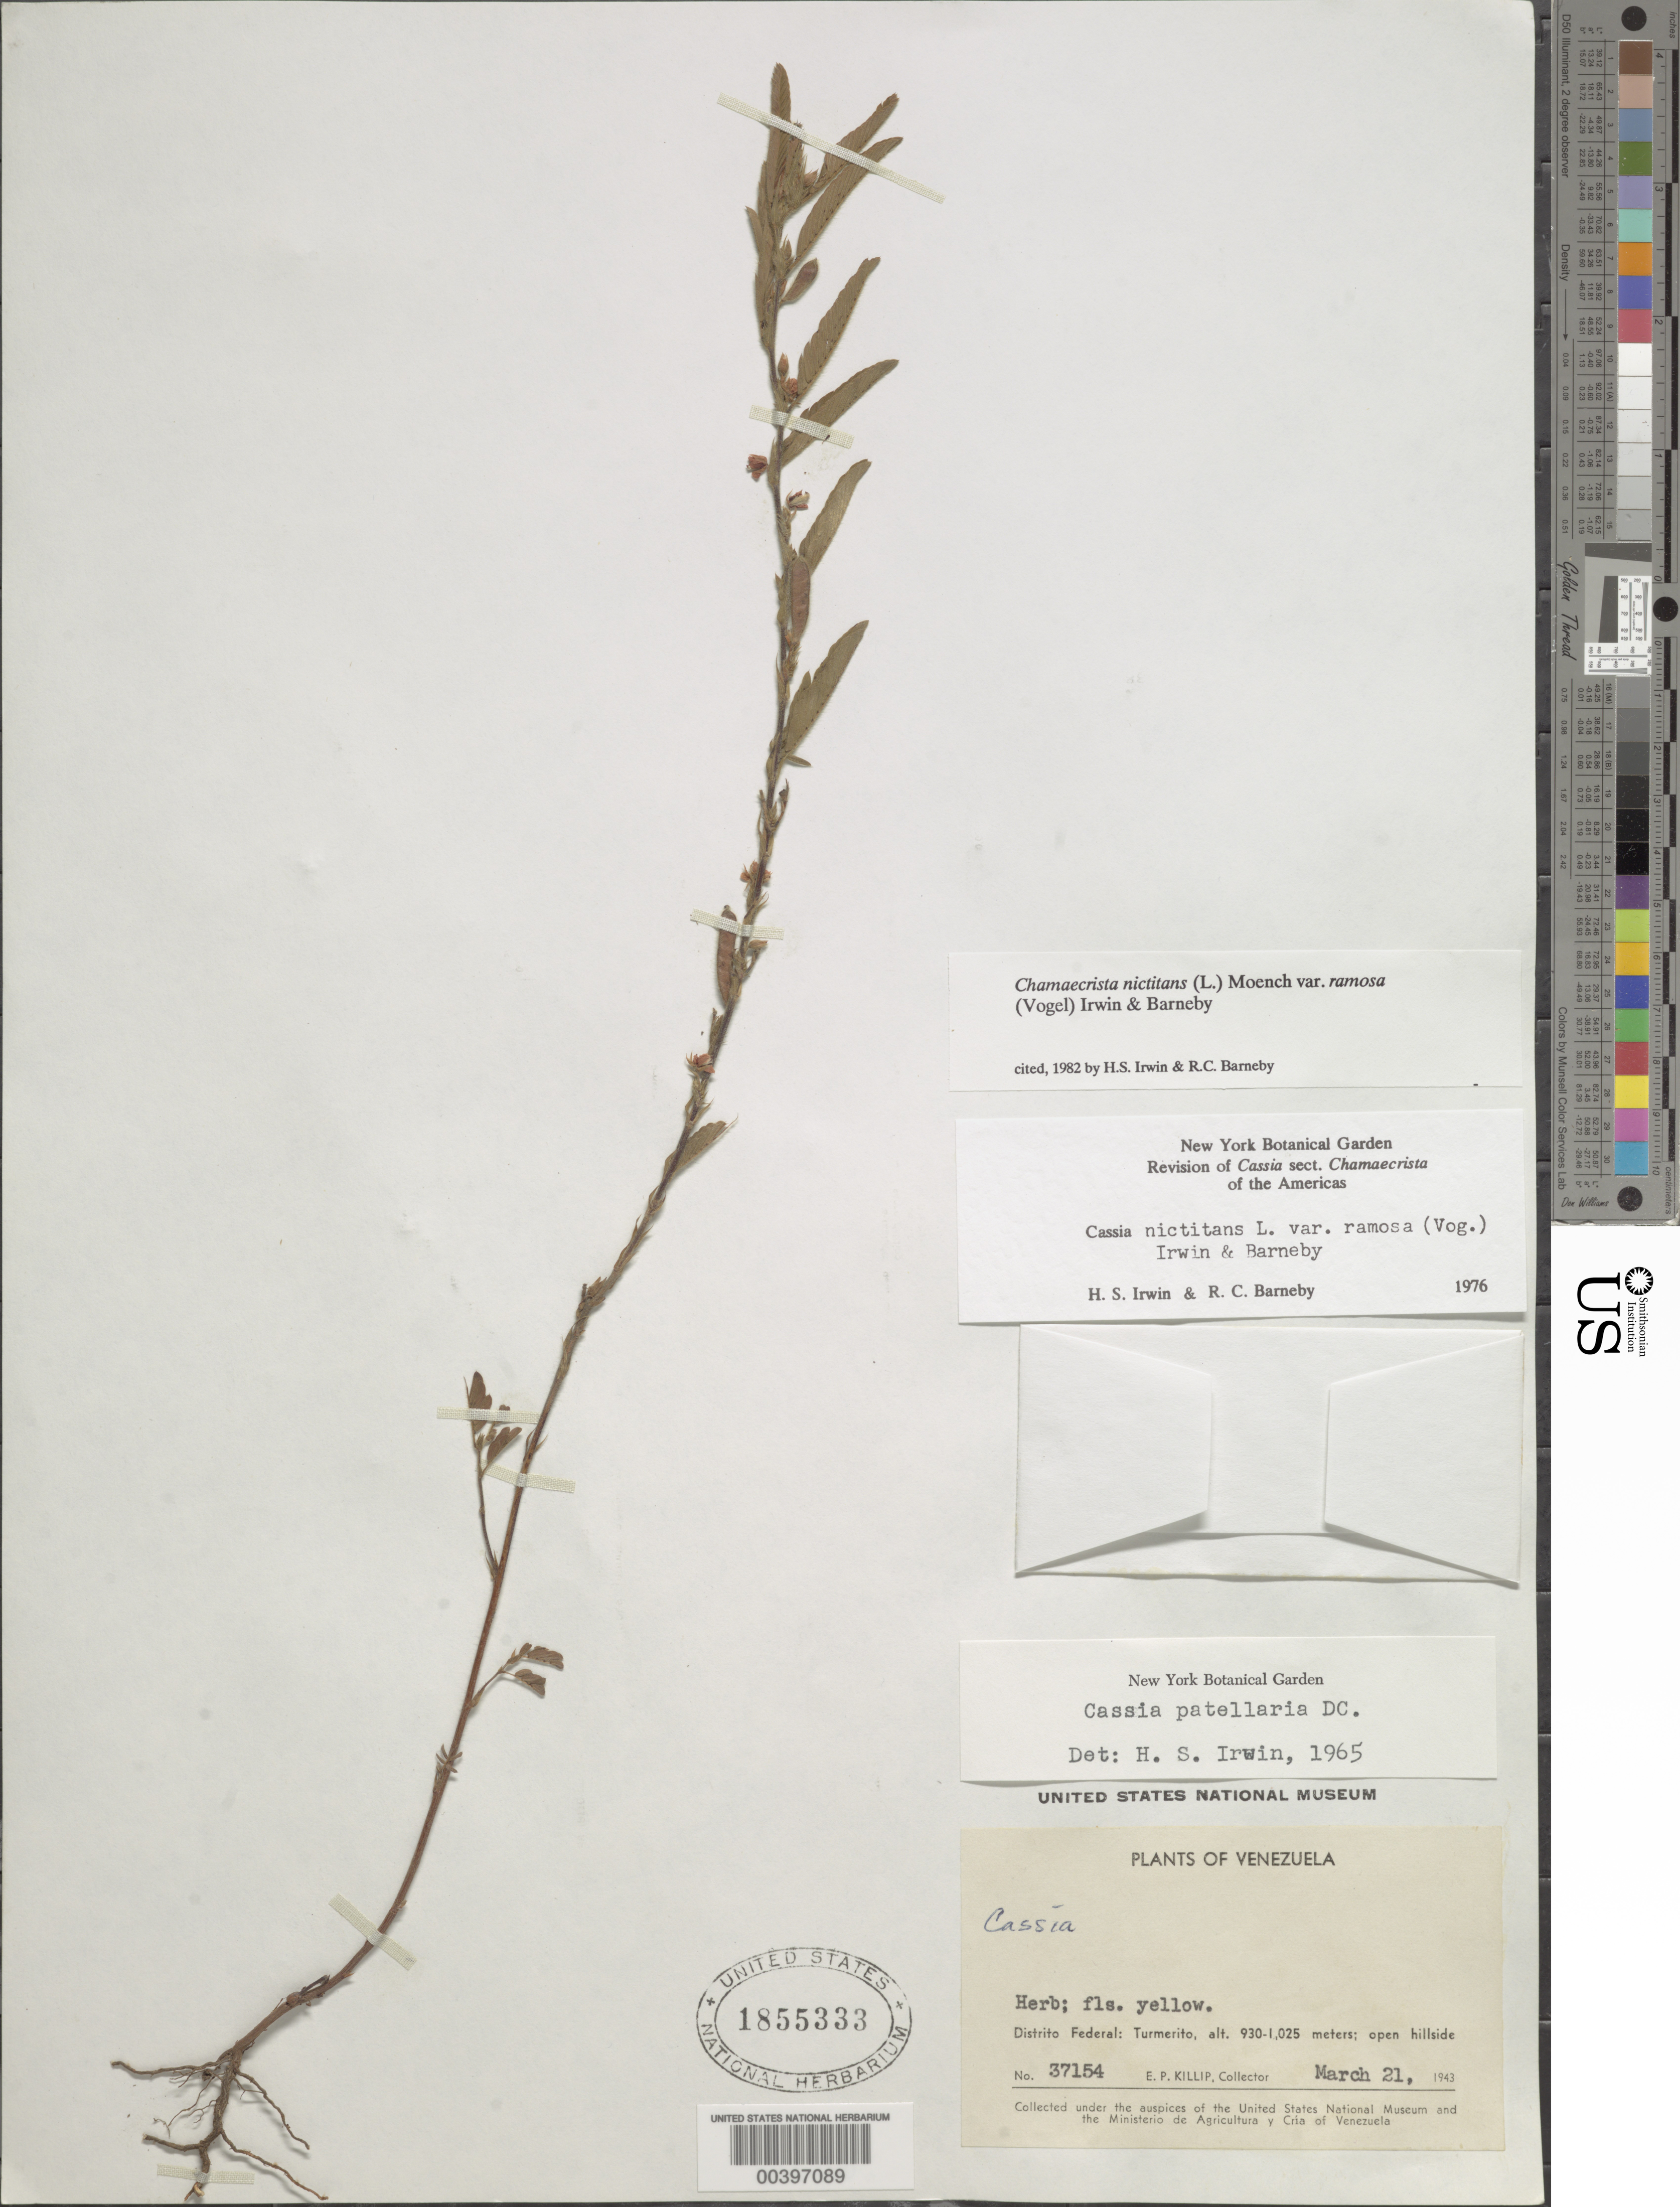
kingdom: Plantae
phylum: Tracheophyta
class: Magnoliopsida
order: Fabales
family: Fabaceae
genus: Chamaecrista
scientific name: Chamaecrista nictitans var. ramosa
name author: (Vogel) H.S. Irwin & Barneby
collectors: E. P. Killip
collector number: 37154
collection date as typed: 21 Mar 1943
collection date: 1943-03-21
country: Venezuela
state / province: Distrito Federal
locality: Turmerito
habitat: Open hillside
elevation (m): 930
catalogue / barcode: US 1855333